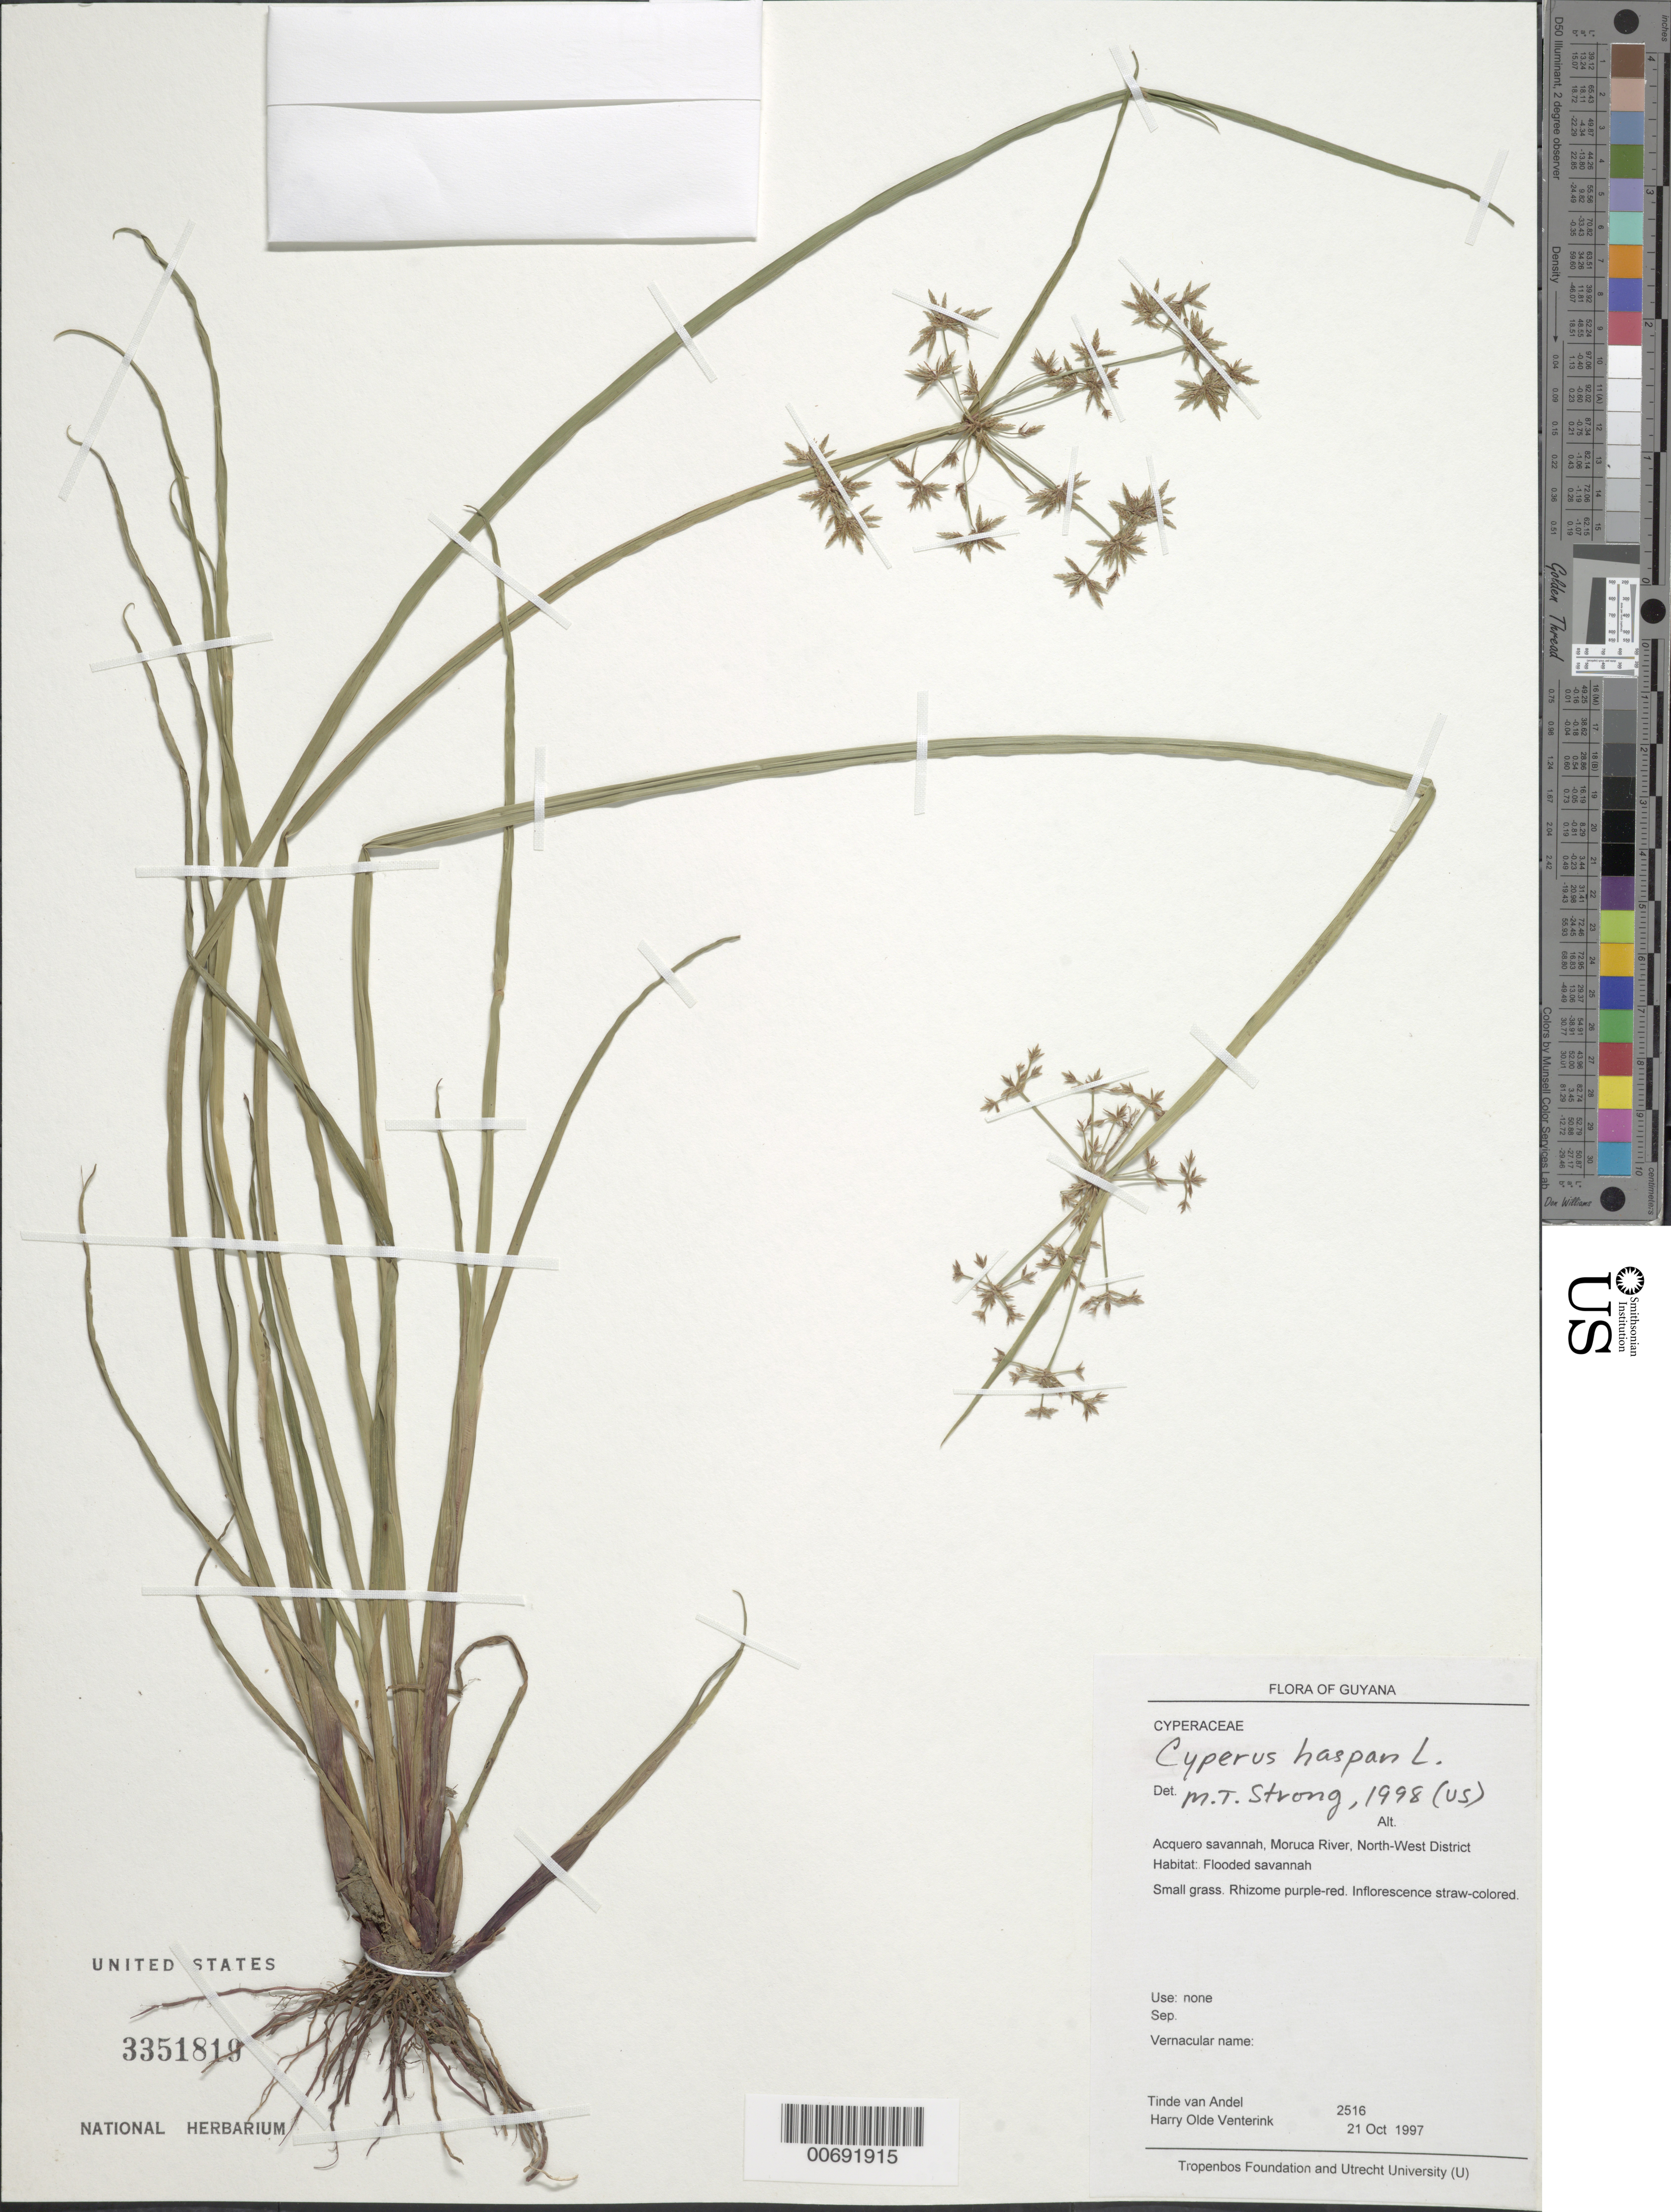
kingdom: Plantae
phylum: Tracheophyta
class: Liliopsida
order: Poales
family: Cyperaceae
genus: Cyperus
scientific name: Cyperus haspan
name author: L.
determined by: Strong, M. T., (US), Smithsonian Institution - National Museum of Natural History (UNITED STATES)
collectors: T. R. van Andel & H. Venterink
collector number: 2516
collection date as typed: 21-Oct-97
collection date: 1997-10-21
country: Guyana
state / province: Barima-Waini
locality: Acquero savanna, Moruca R., NW Dist.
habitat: Flooded savanna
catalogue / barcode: US 3351819